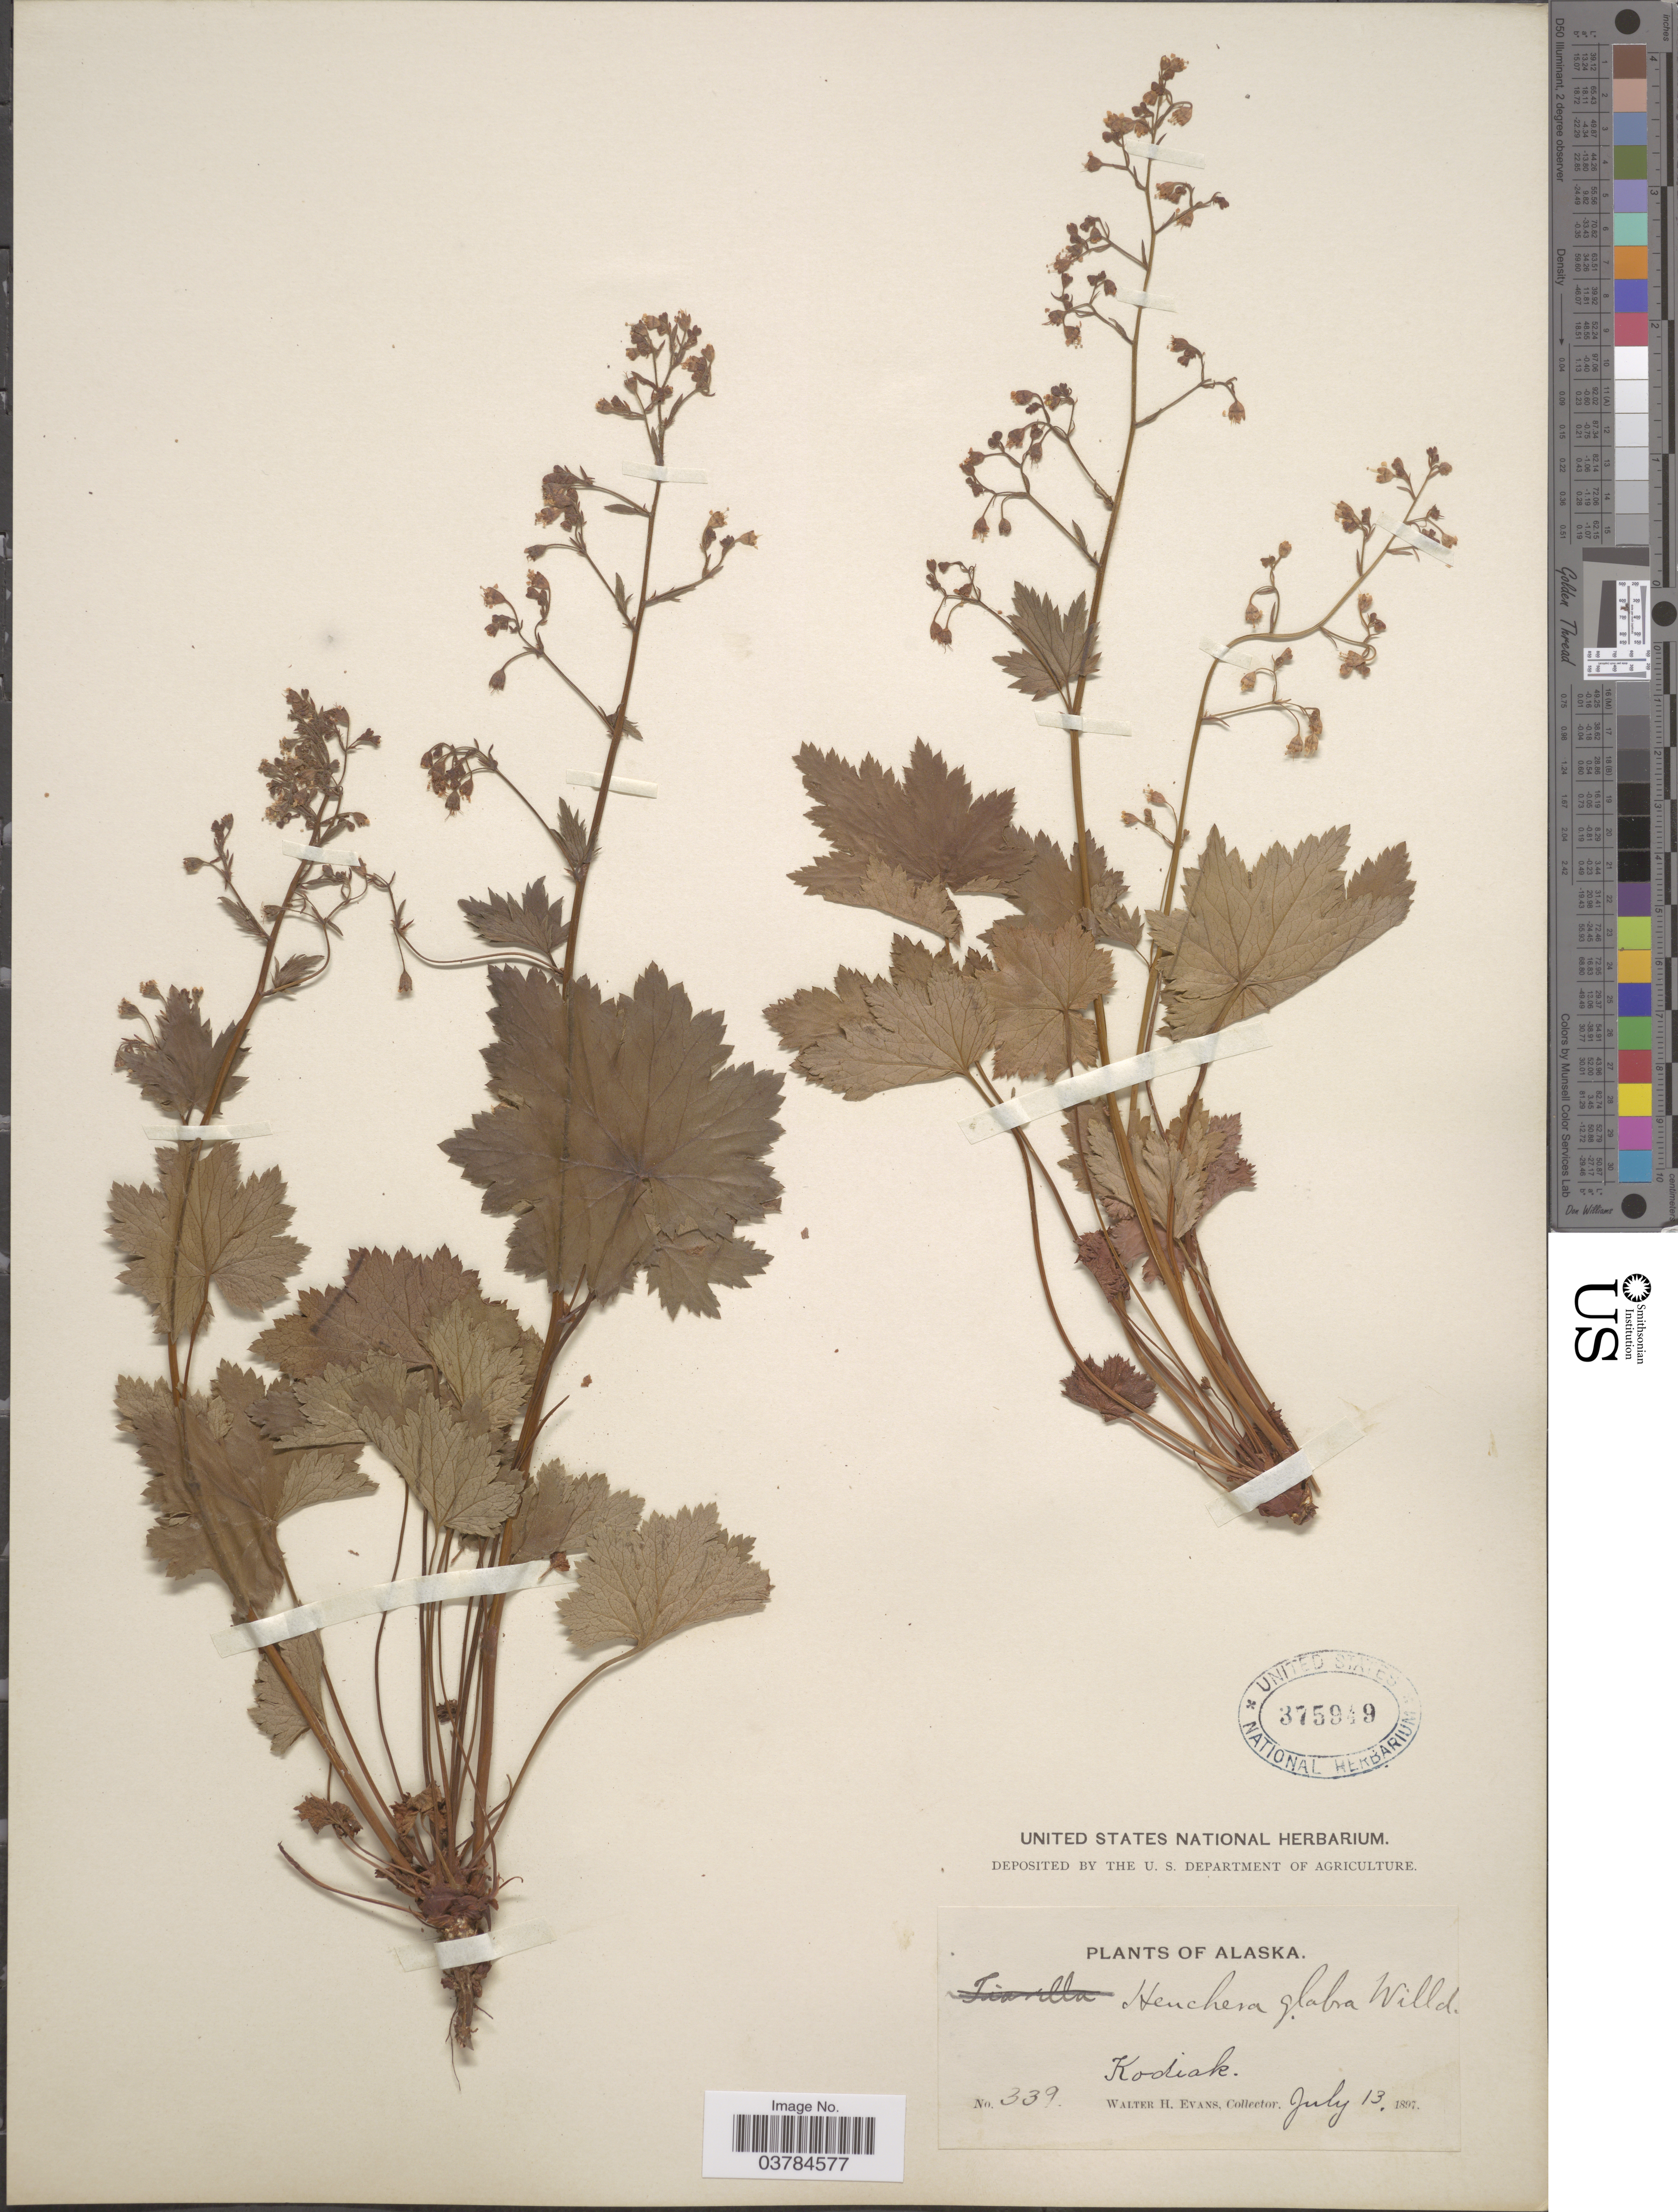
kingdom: Plantae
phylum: Tracheophyta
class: Magnoliopsida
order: Saxifragales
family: Saxifragaceae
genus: Heuchera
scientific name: Heuchera glabra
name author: Willd. ex Roem. & Schult.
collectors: W. H. Evans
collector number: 339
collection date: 1897-07-13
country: United States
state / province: Alaska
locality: Kodiak.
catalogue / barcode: US 375949